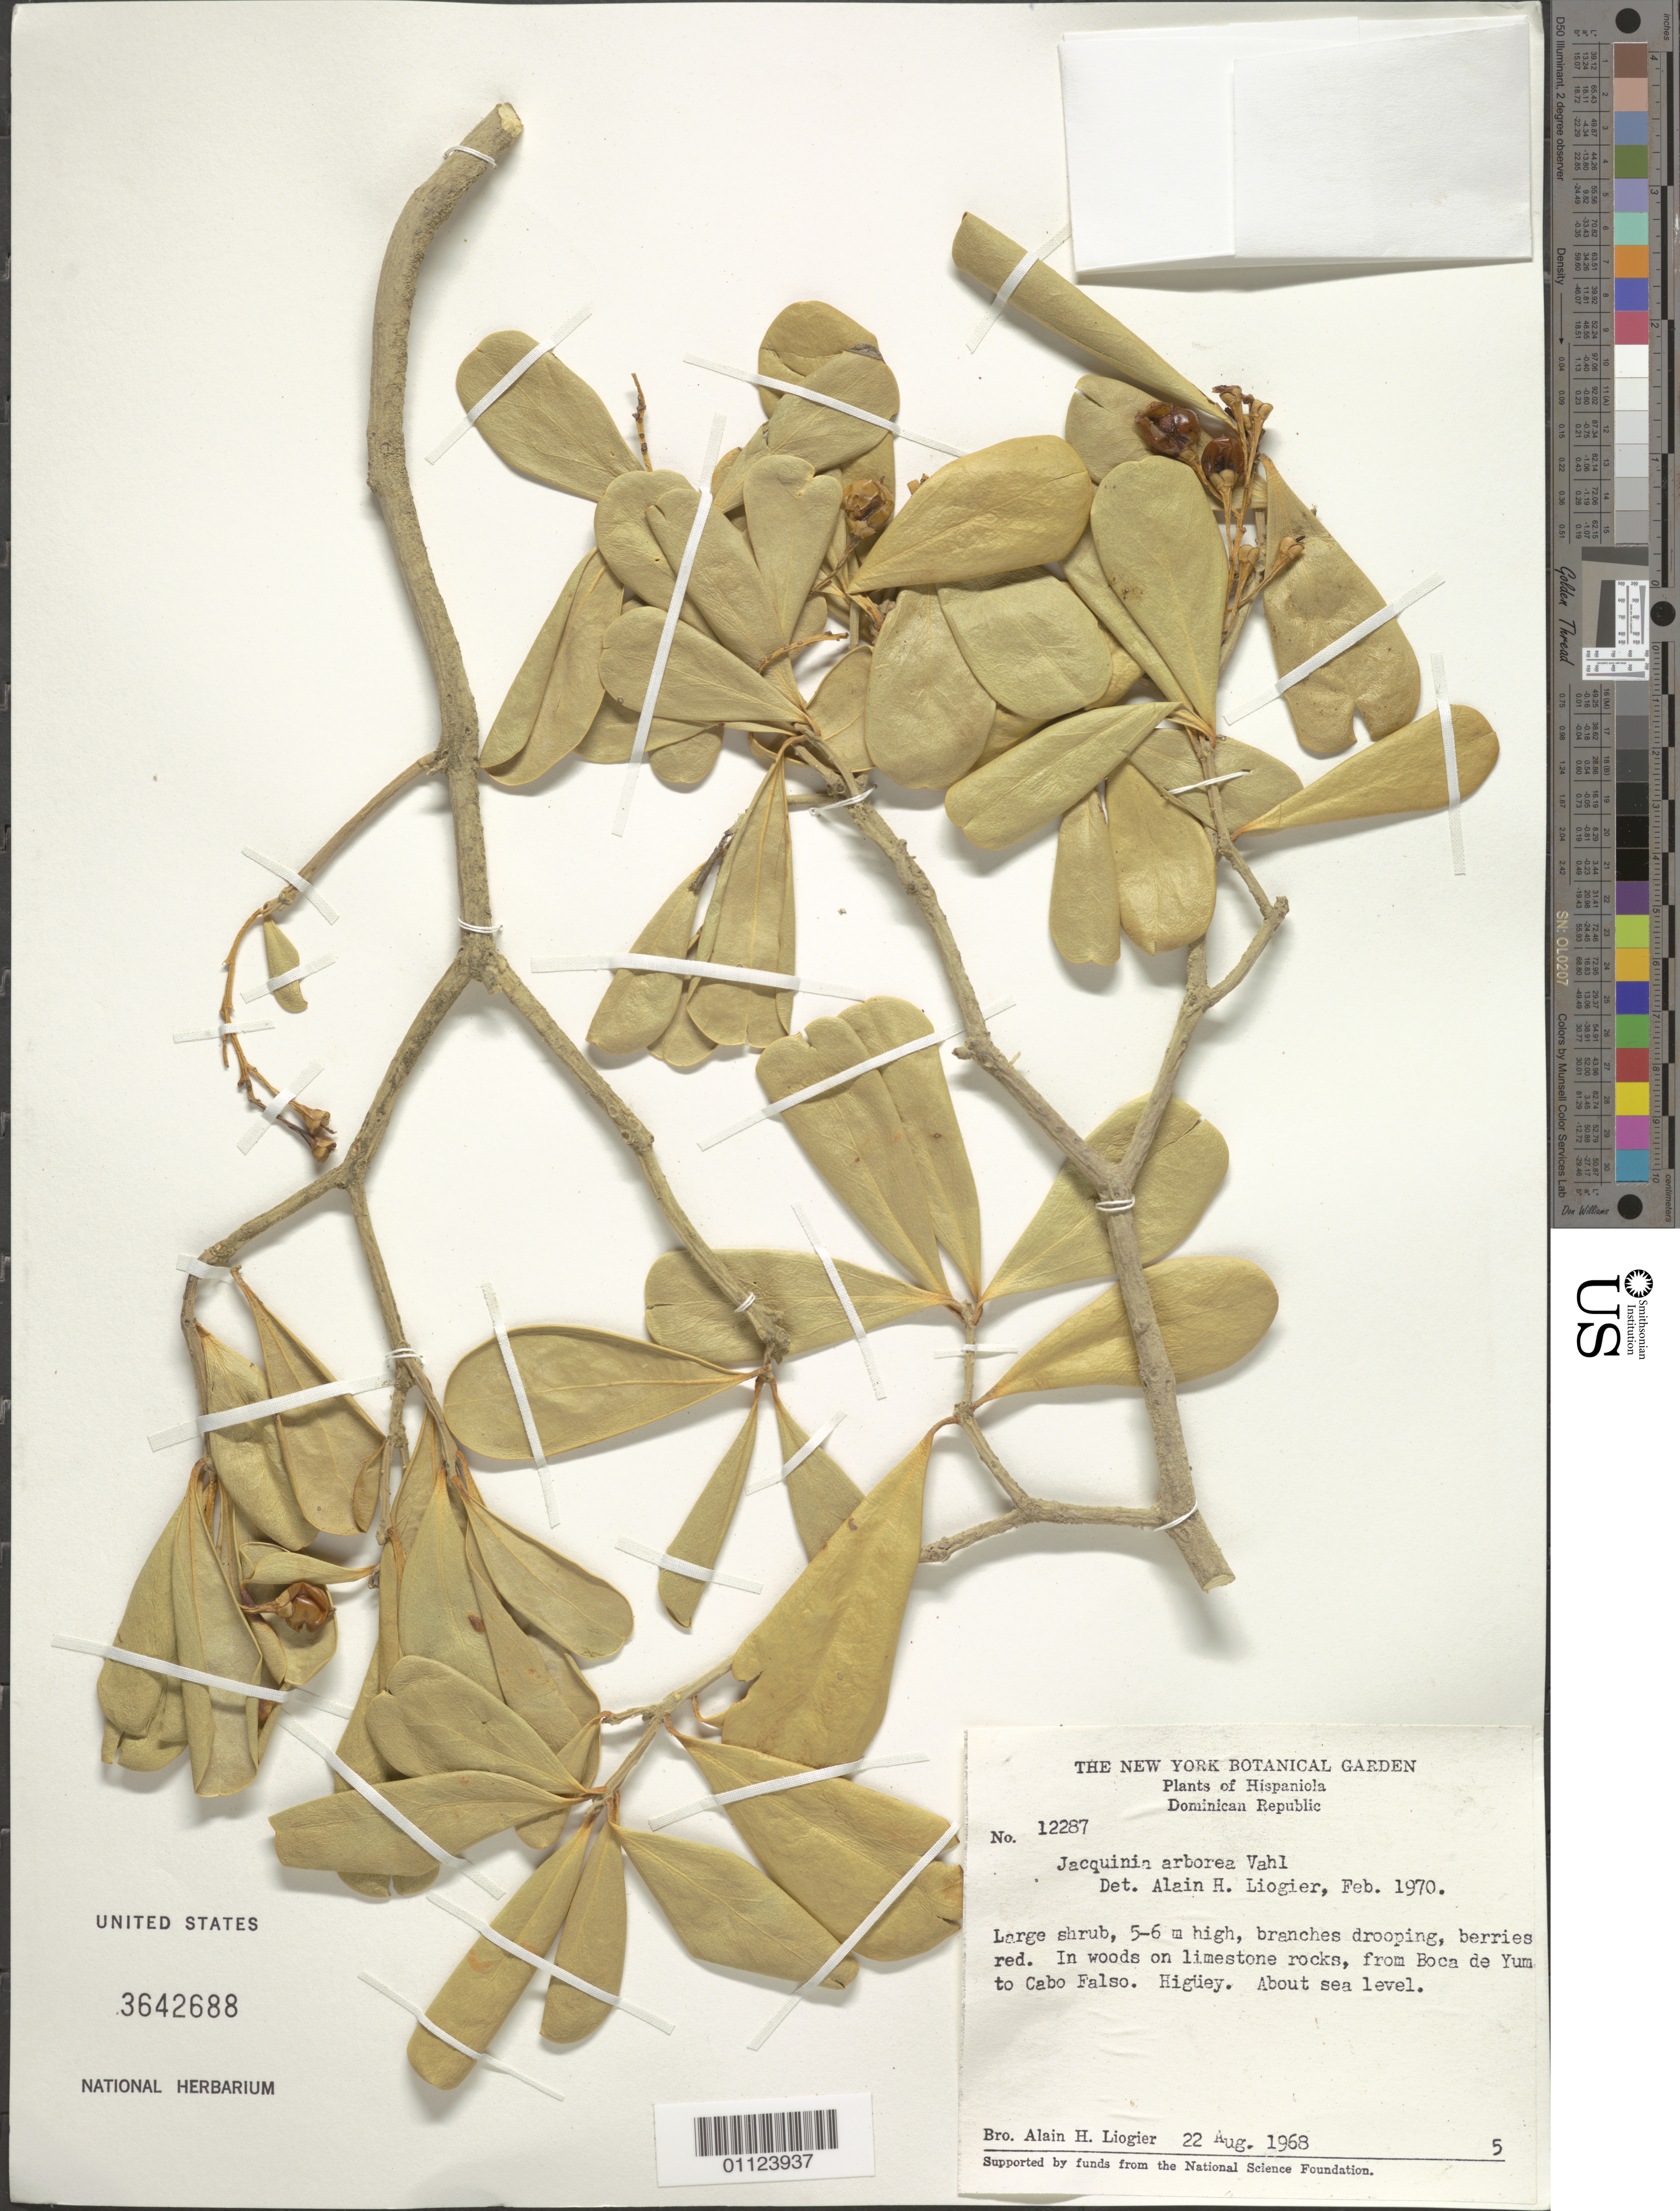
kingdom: Plantae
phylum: Tracheophyta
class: Magnoliopsida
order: Ericales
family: Primulaceae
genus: Jacquinia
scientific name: Jacquinia arborea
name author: Vahl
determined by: Liogier, Alain H.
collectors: A. H. Liogier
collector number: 12287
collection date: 1968-08-22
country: Dominican Republic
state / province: La Altagracía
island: Hispaniola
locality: Higüey. Boca de Yuma to Cabo Falso.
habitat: In woods on limestone rocks.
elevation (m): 0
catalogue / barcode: US 3642688